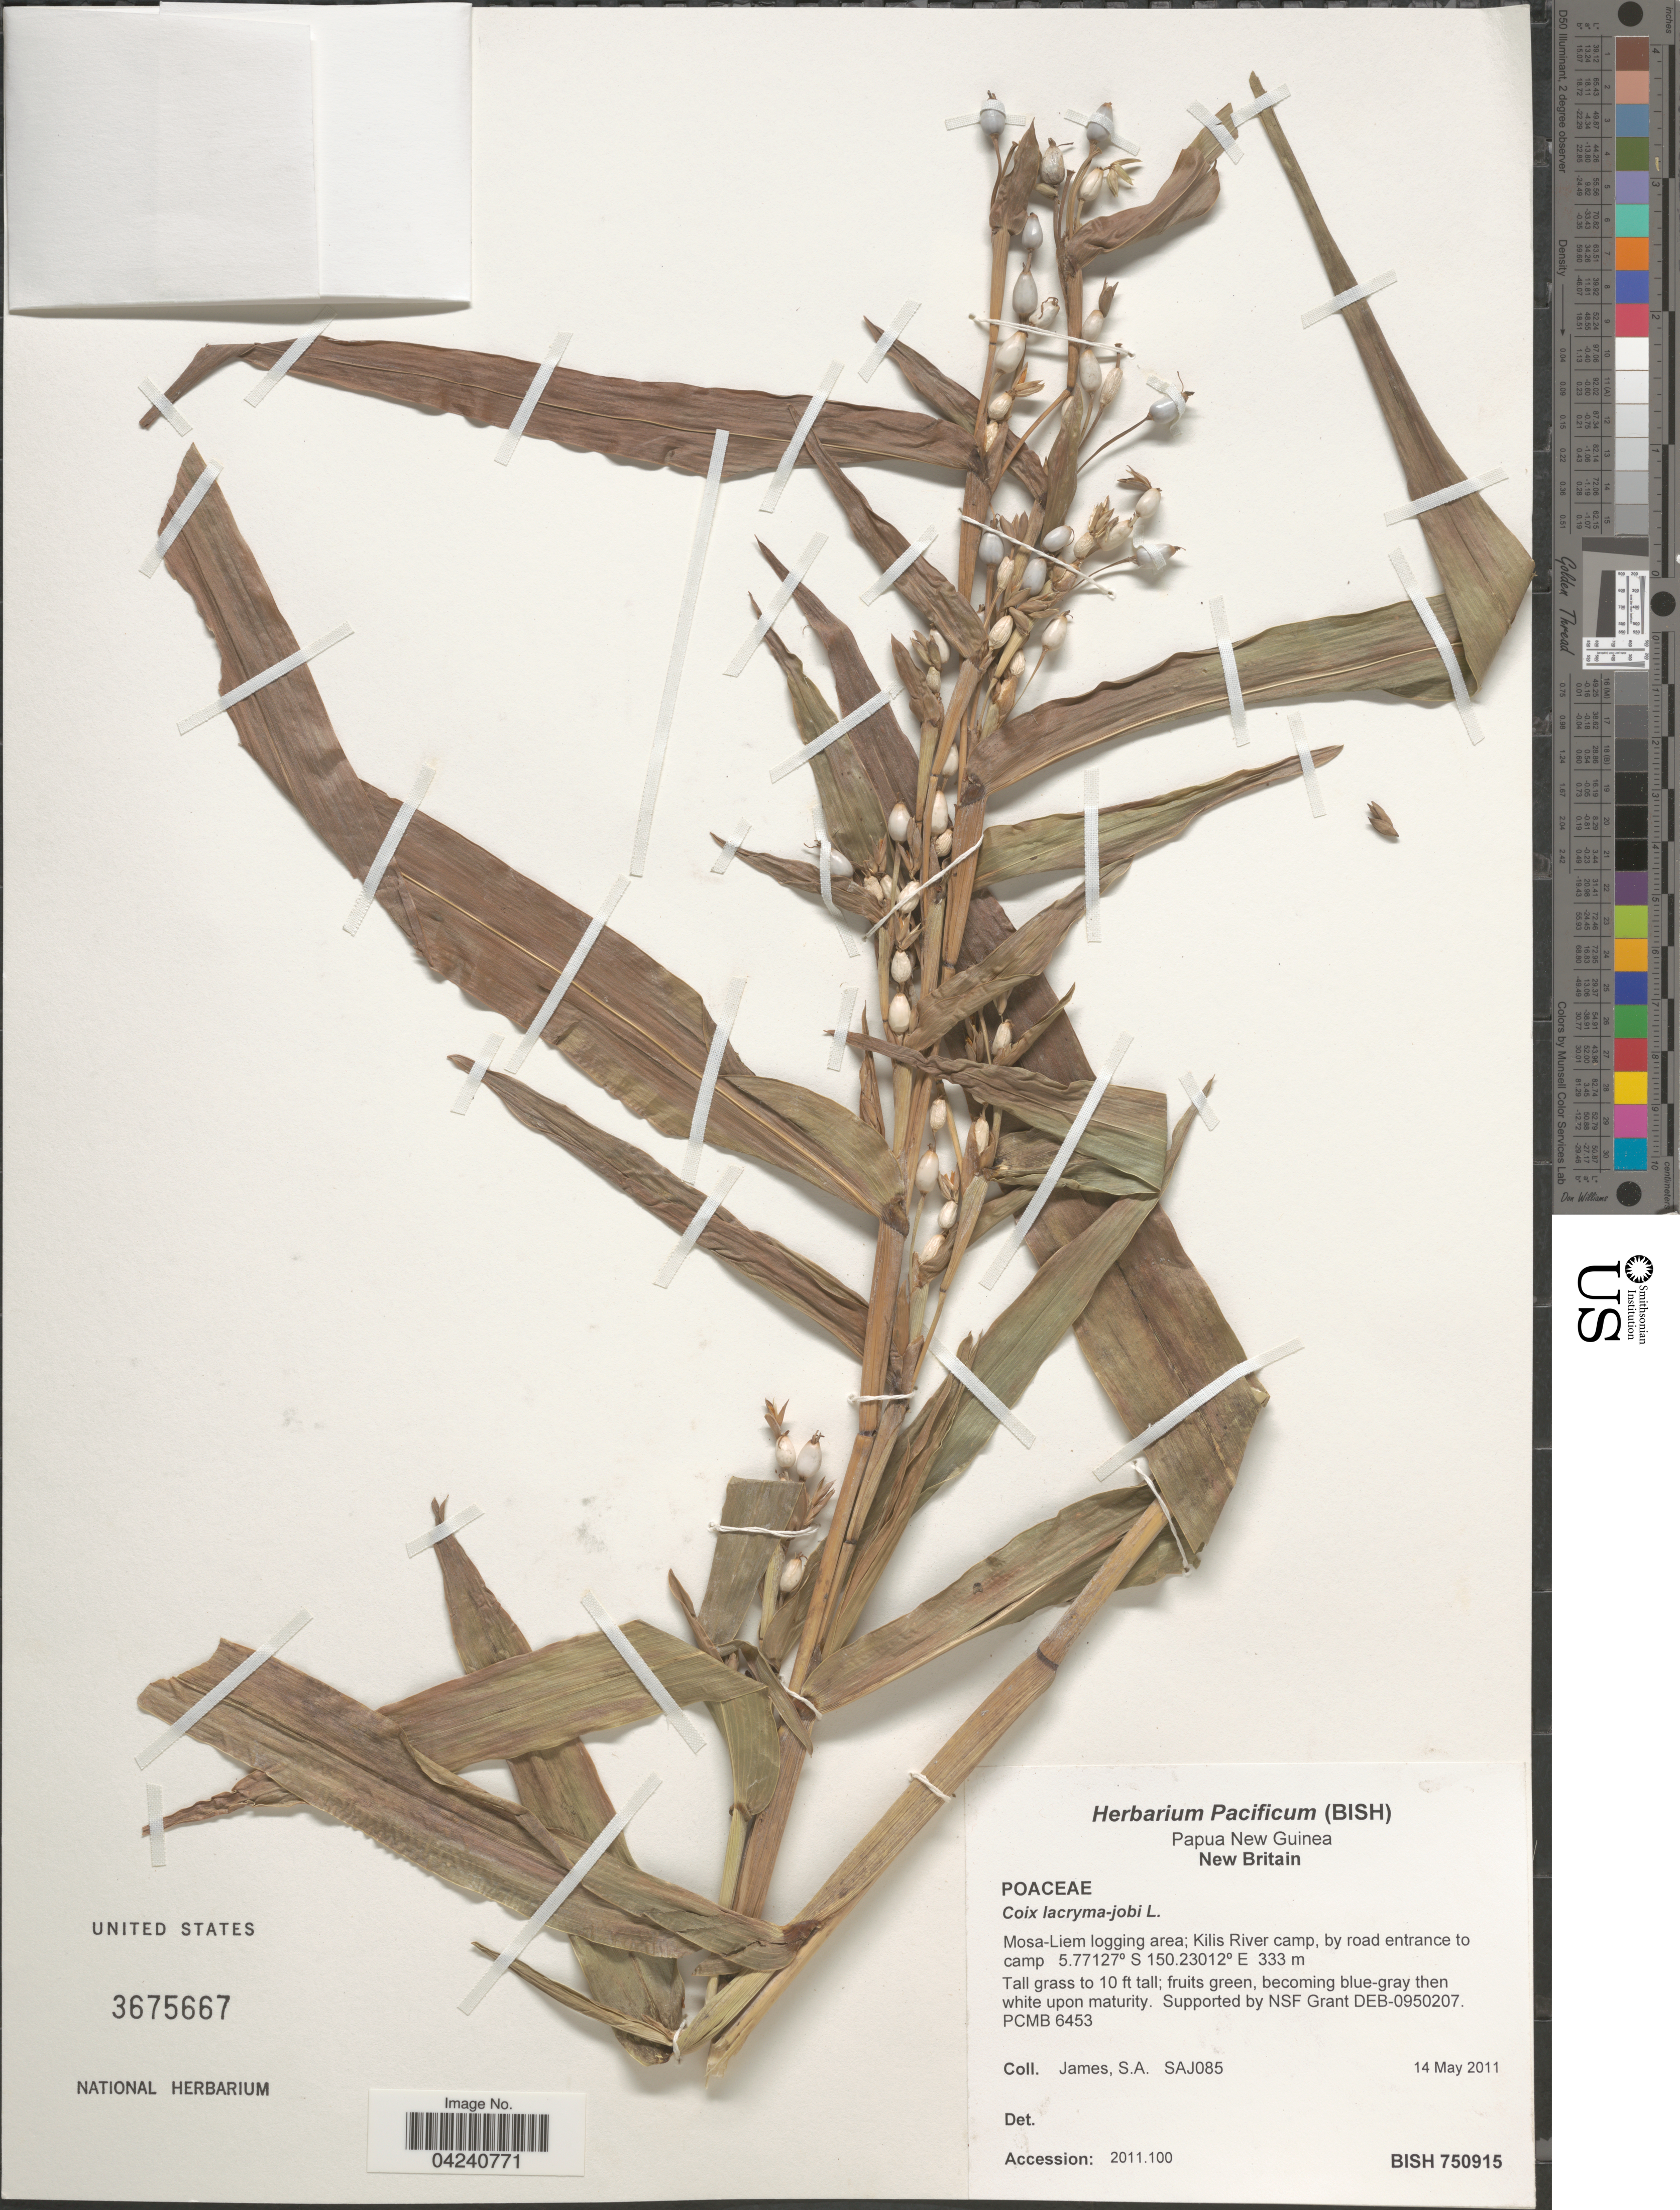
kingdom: Plantae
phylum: Tracheophyta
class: Liliopsida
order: Poales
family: Poaceae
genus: Coix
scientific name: Coix lacryma-jobi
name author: L.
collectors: S. James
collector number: SAJ085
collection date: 2011-05-14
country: Papua New Guinea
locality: New Britain. Mosa-Liem logging area; Kilis River camp, by road entrance to camp.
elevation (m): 333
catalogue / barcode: US 3675667